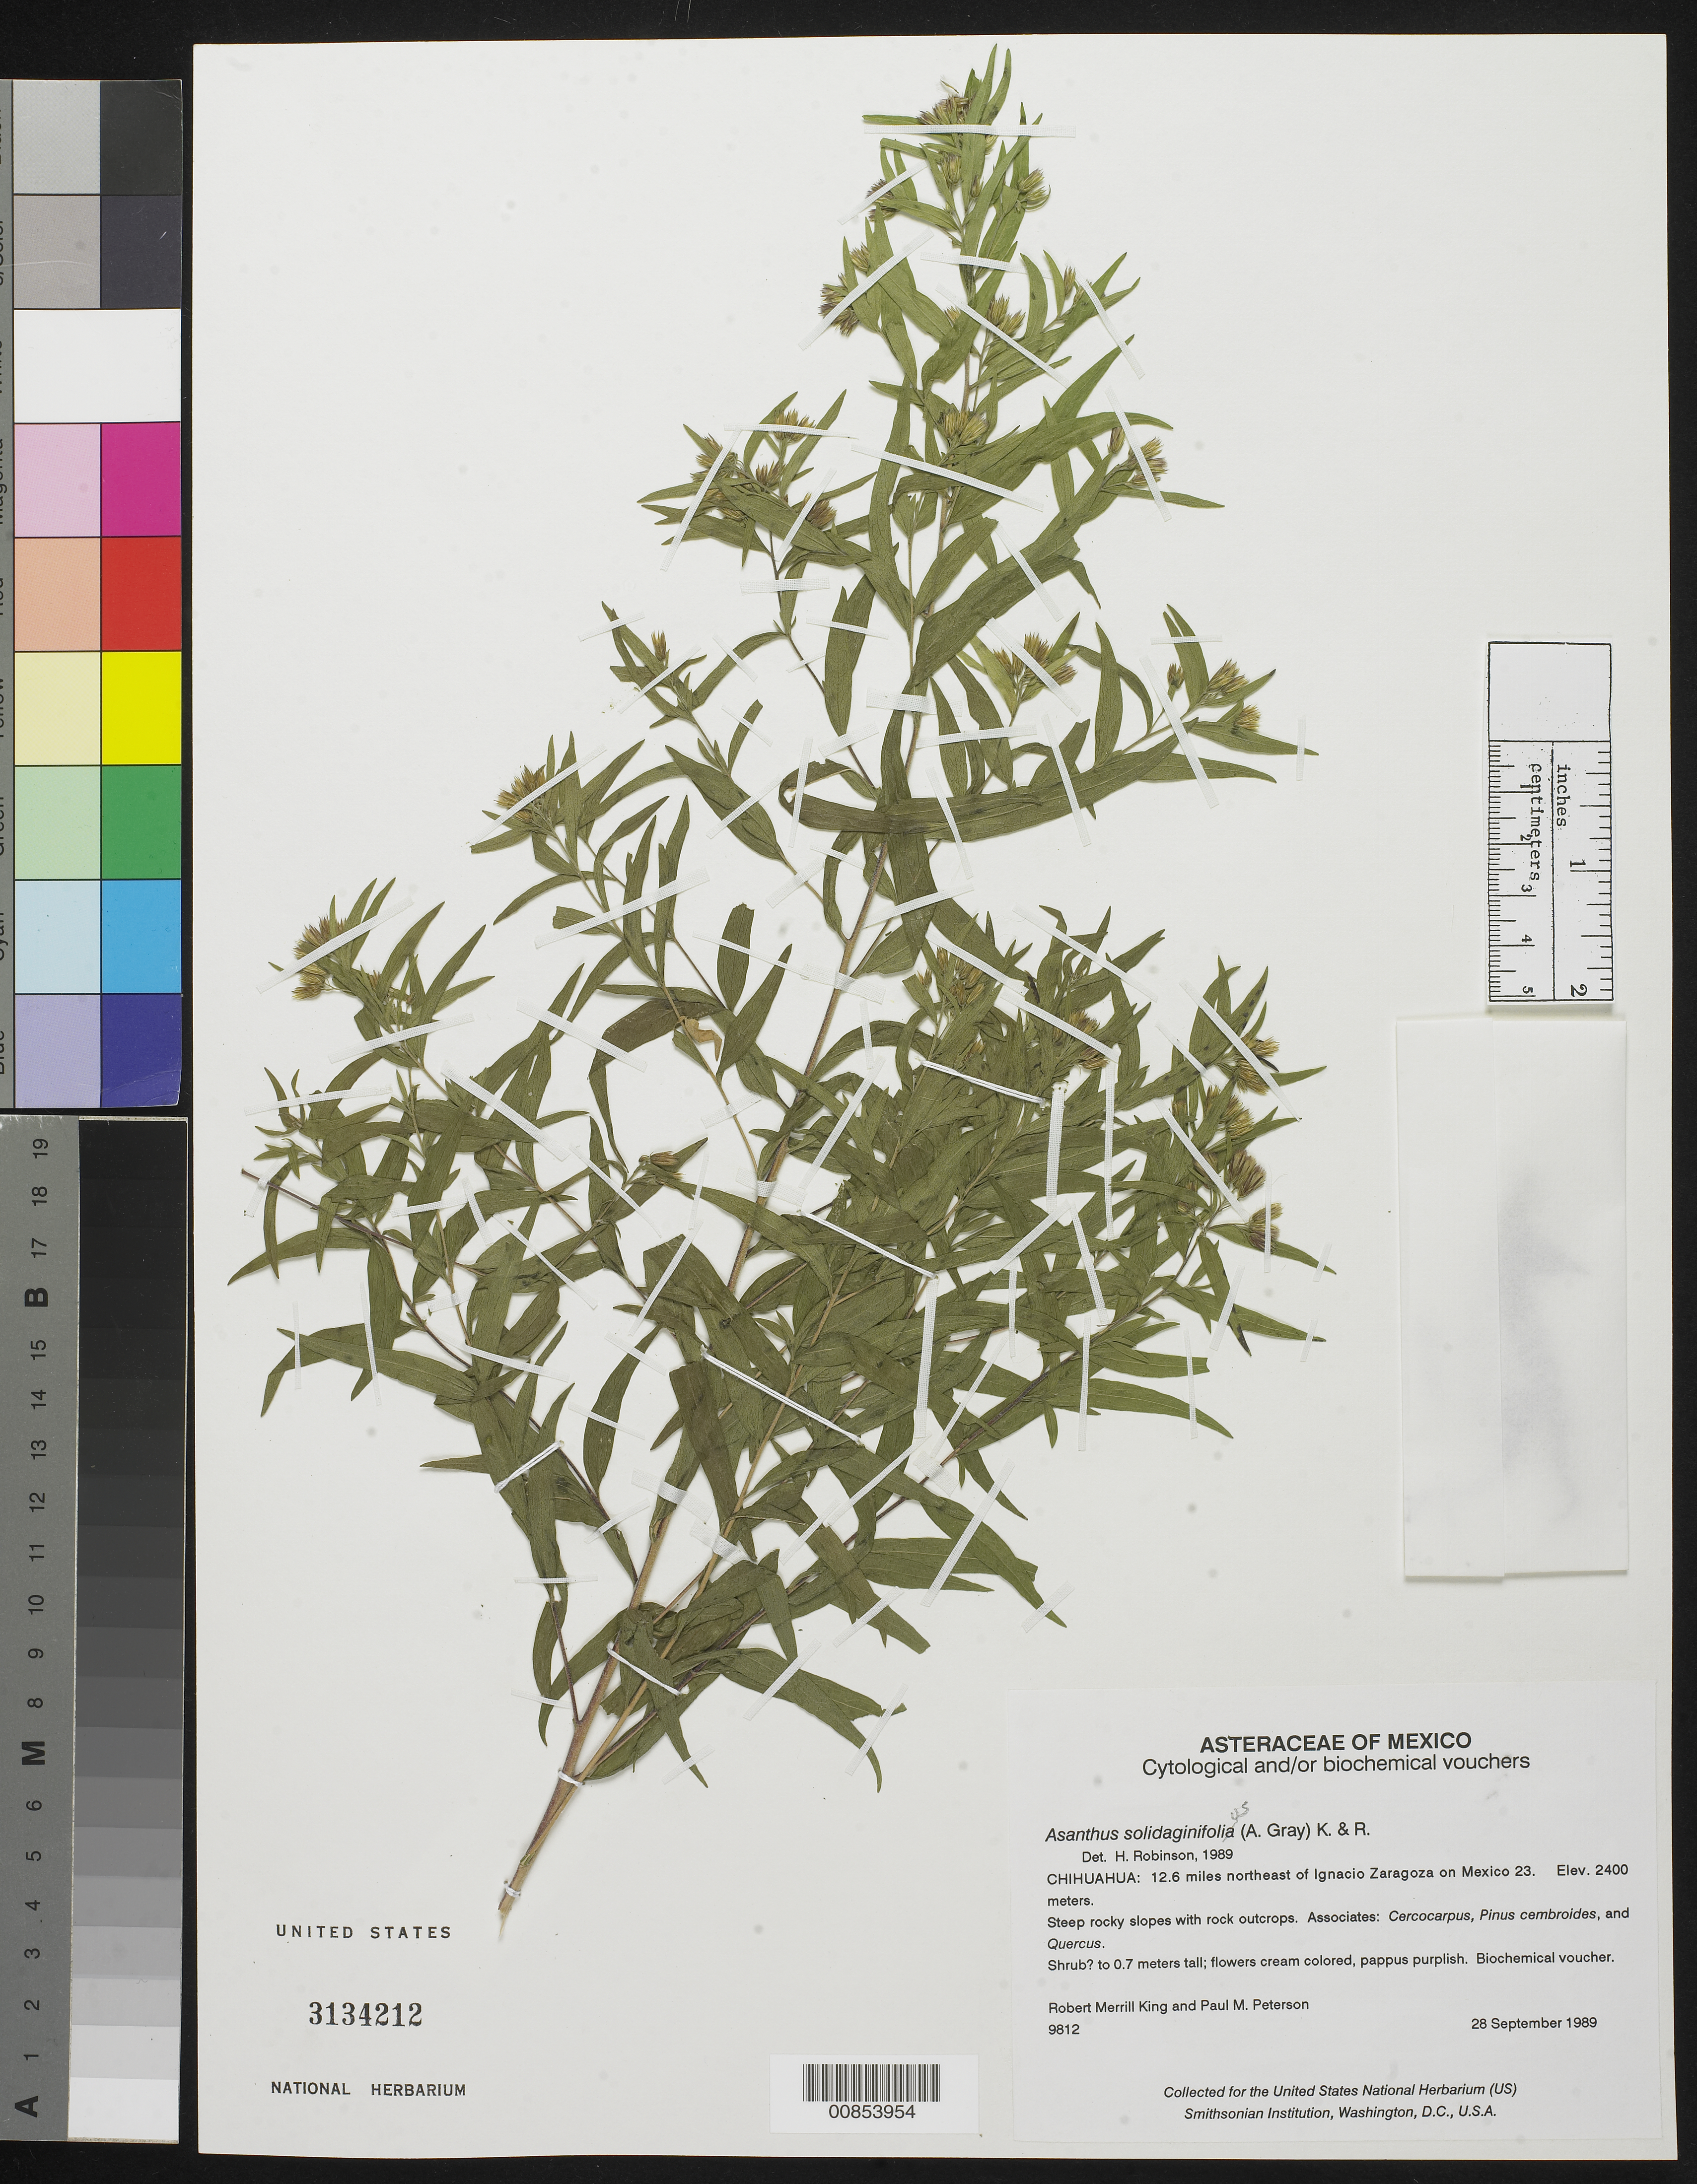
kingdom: Plantae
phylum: Tracheophyta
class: Magnoliopsida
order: Asterales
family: Asteraceae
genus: Asanthus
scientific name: Asanthus solidaginifolius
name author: (A. Gray) R.M. King & H. Rob.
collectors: R. M. King & P. M. Peterson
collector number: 9812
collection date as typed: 28 Sep 1989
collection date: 1989-09-28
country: Mexico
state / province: Chihuahua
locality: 12.6 miles northeast of Ignacio Zaragoza on Mexico 23.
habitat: Steep rocky slopes with rock outcrops. Associates: Cercocarpus, Pinus cembroides, and Quercus.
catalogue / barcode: US 3134212